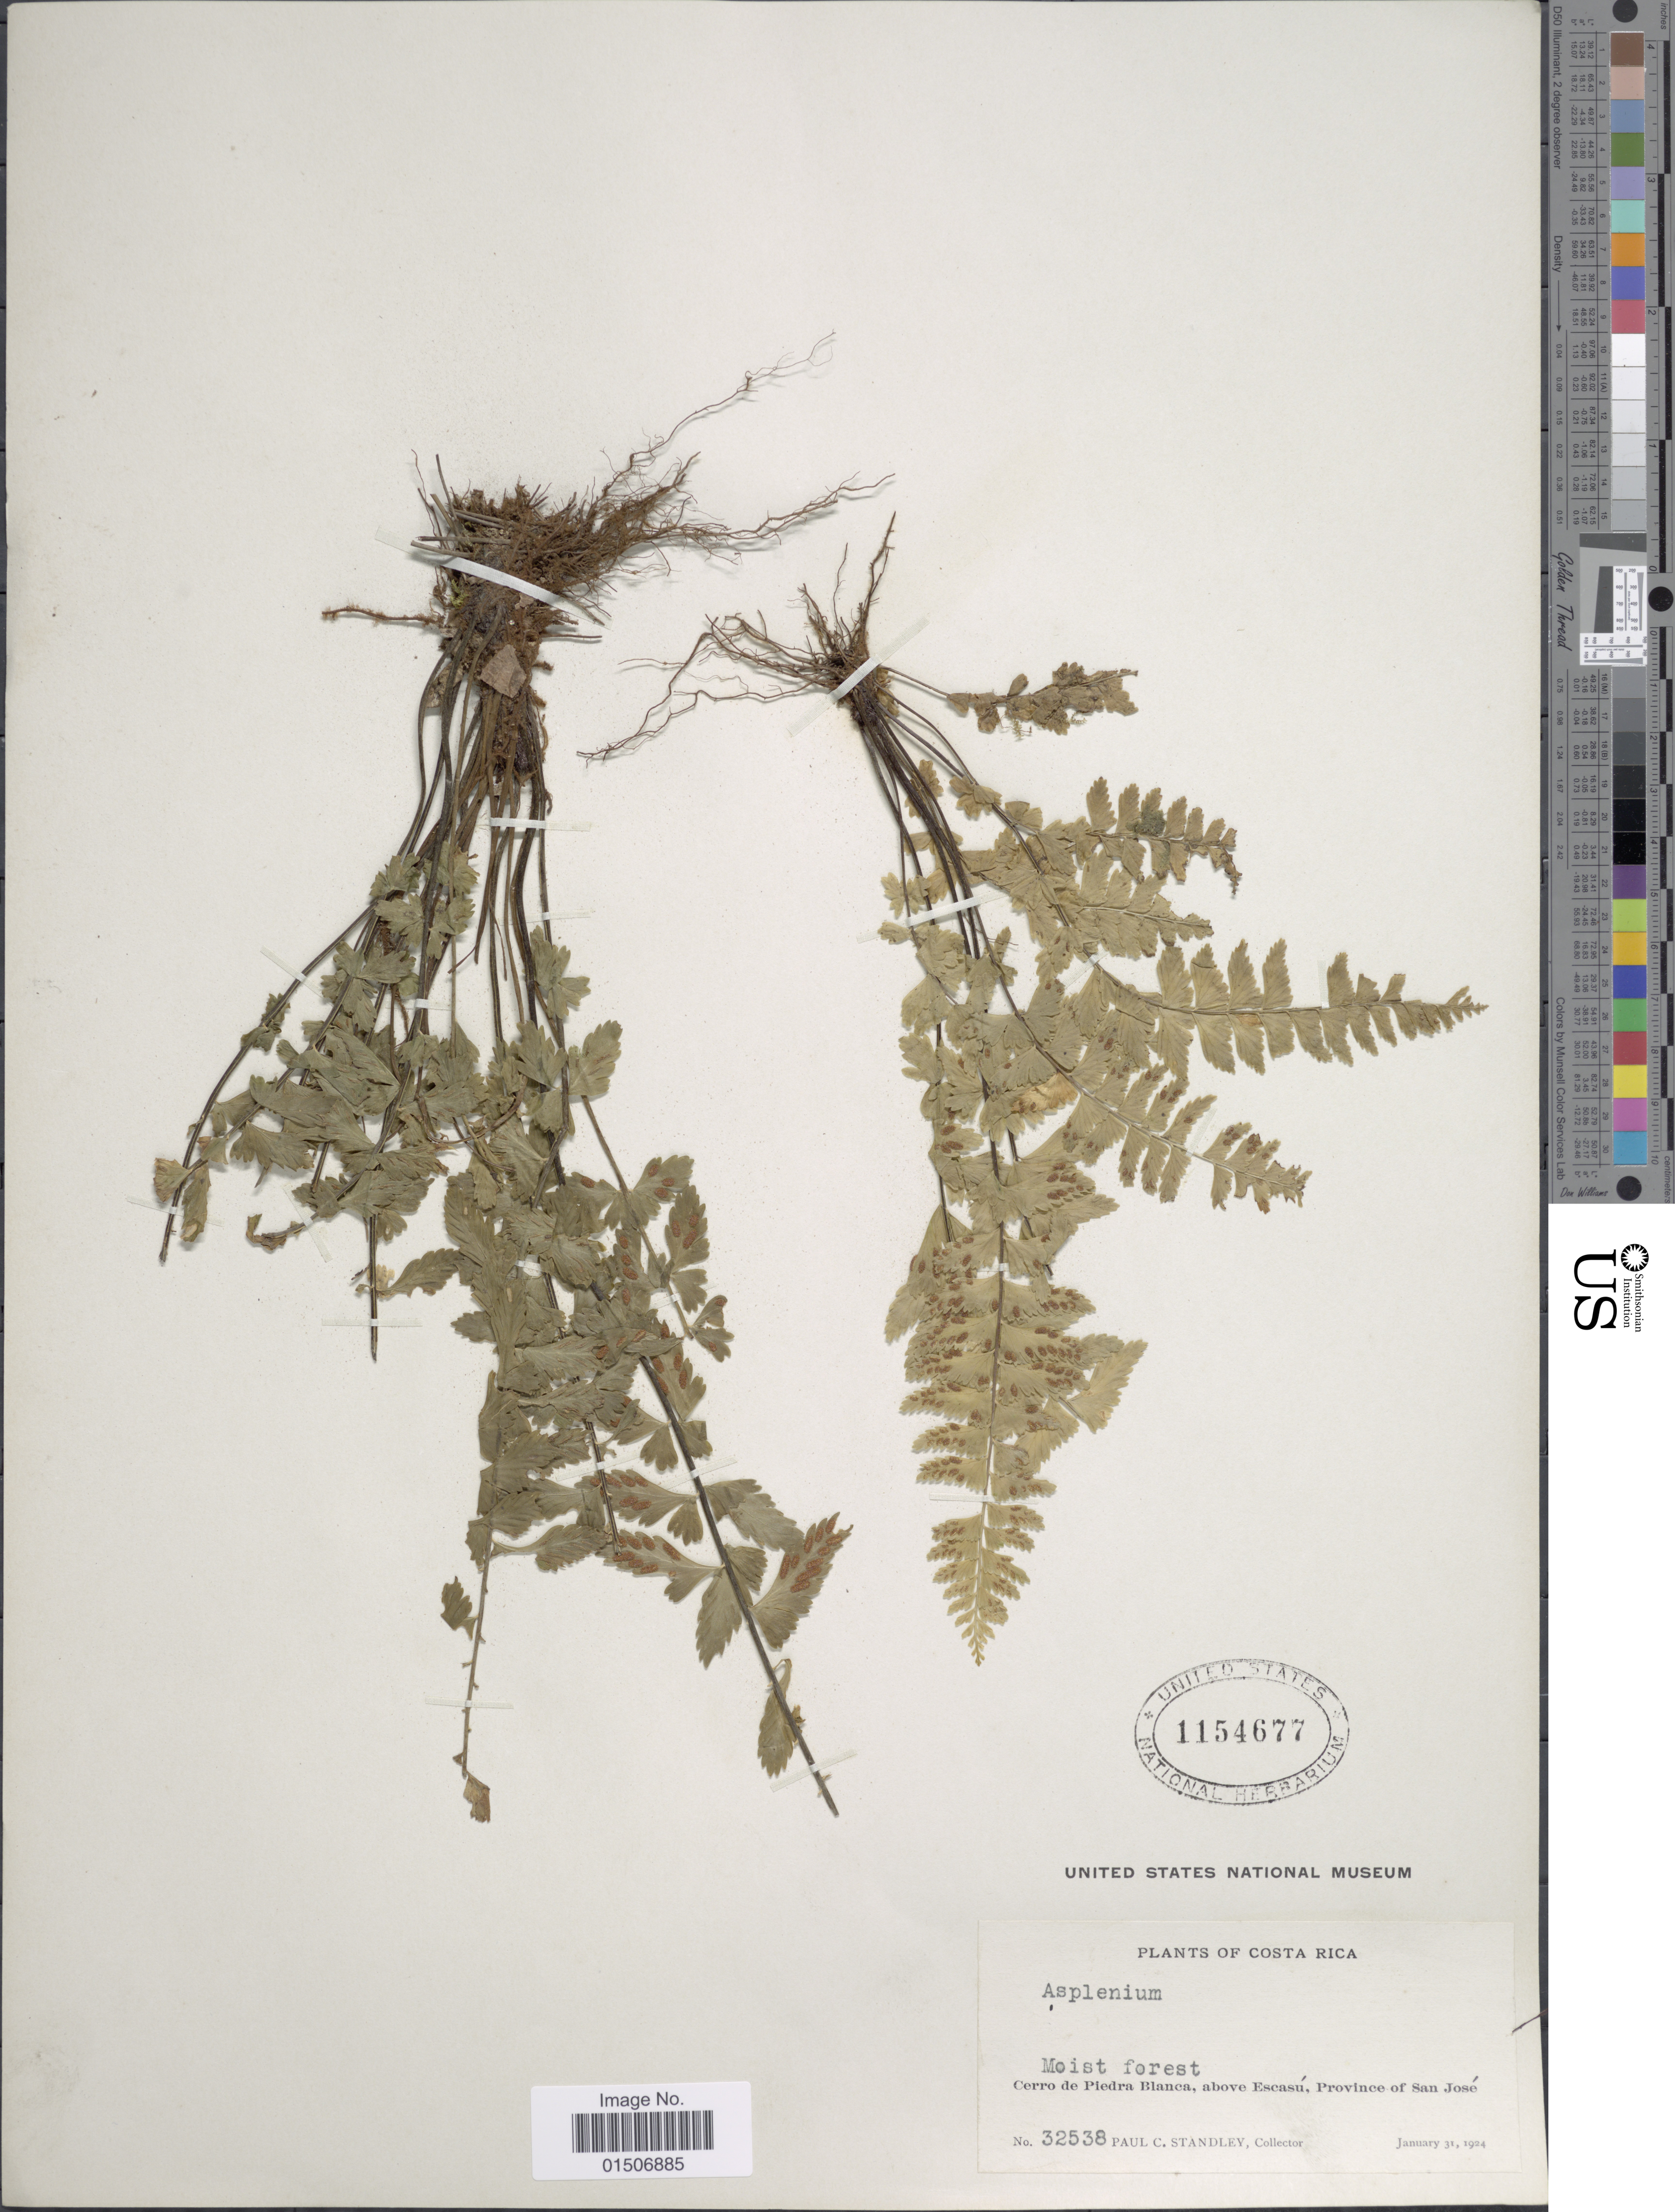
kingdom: Plantae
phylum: Tracheophyta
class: Polypodiopsida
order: Polypodiales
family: Aspleniaceae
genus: Asplenium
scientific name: Asplenium miradorense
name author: Liebm.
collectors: P. C. Standley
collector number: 32538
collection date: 1924-01-31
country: Costa Rica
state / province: San José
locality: Moist forest, Cerro de Piedra Blanca, above Escasú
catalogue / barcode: US 1154677